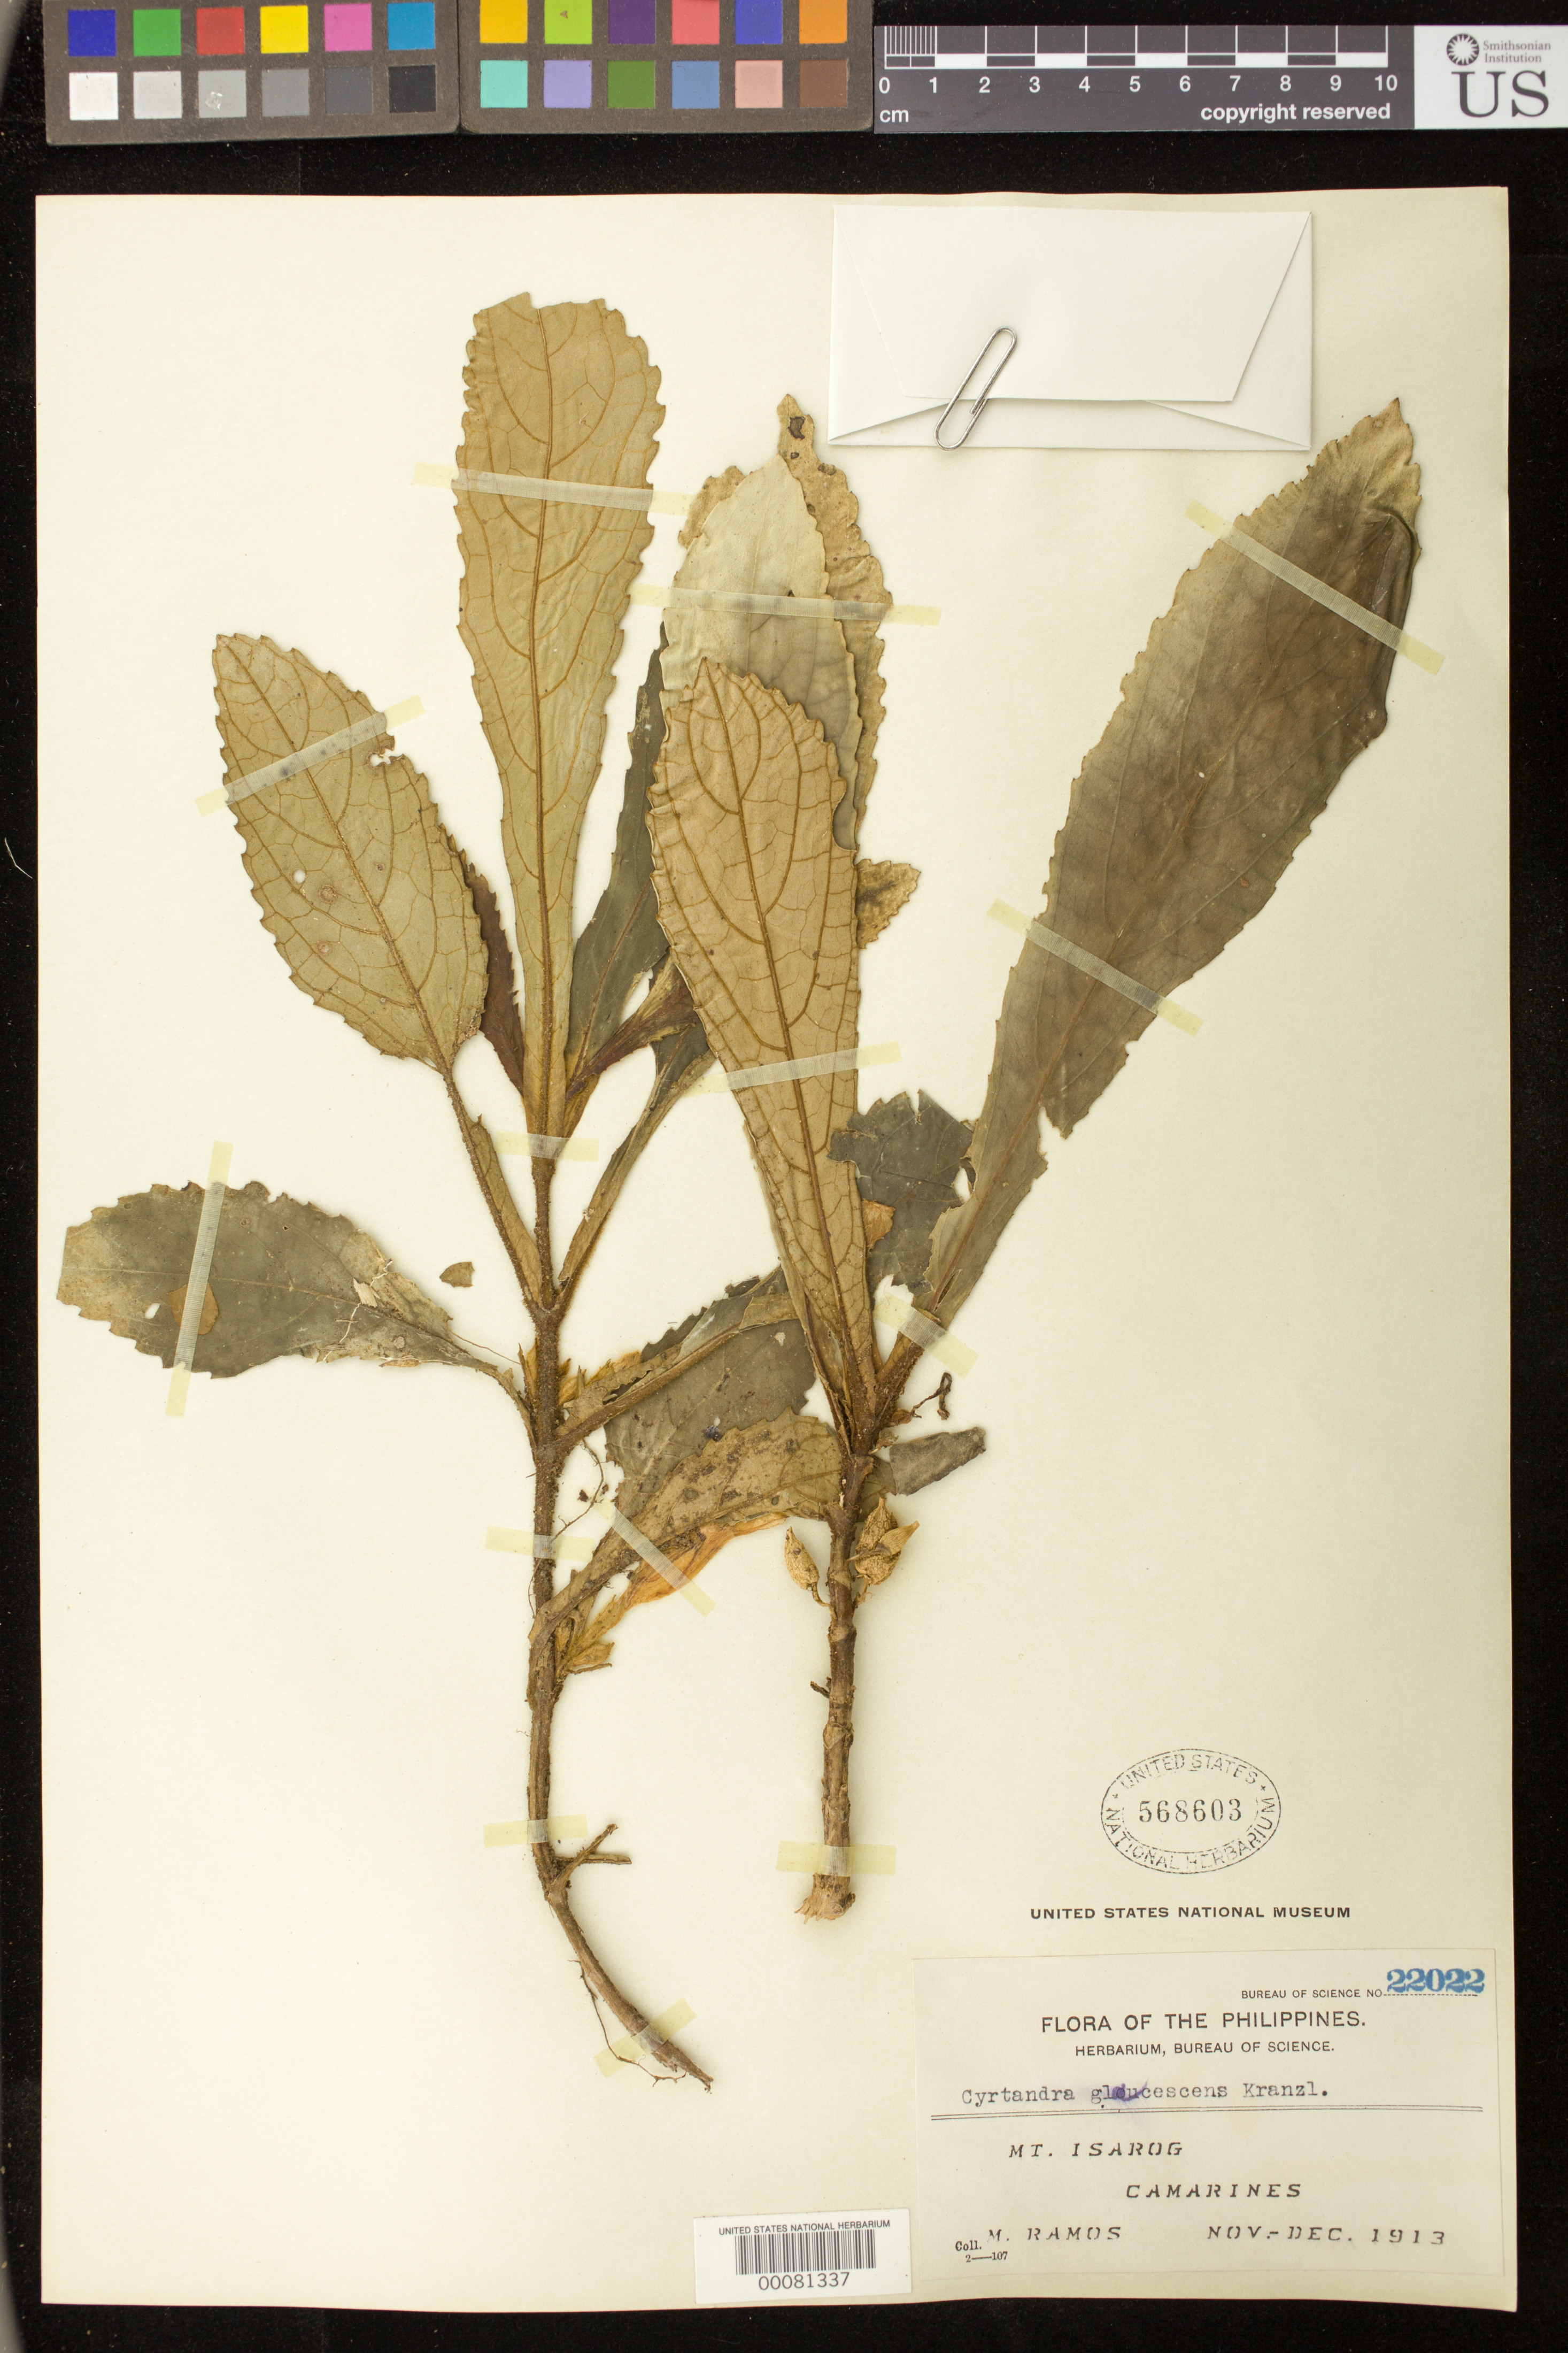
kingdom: Plantae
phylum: Tracheophyta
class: Magnoliopsida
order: Lamiales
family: Gesneriaceae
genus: Cyrtandra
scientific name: Cyrtandra pallidifolia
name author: Kraenzl.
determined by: Skog, Laurence E.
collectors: M. Ramos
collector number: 22022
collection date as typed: Nov-Dec 1913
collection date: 1913-11/1913-12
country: Philippines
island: Luzon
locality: Mt isarog, camarines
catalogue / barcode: US 568603